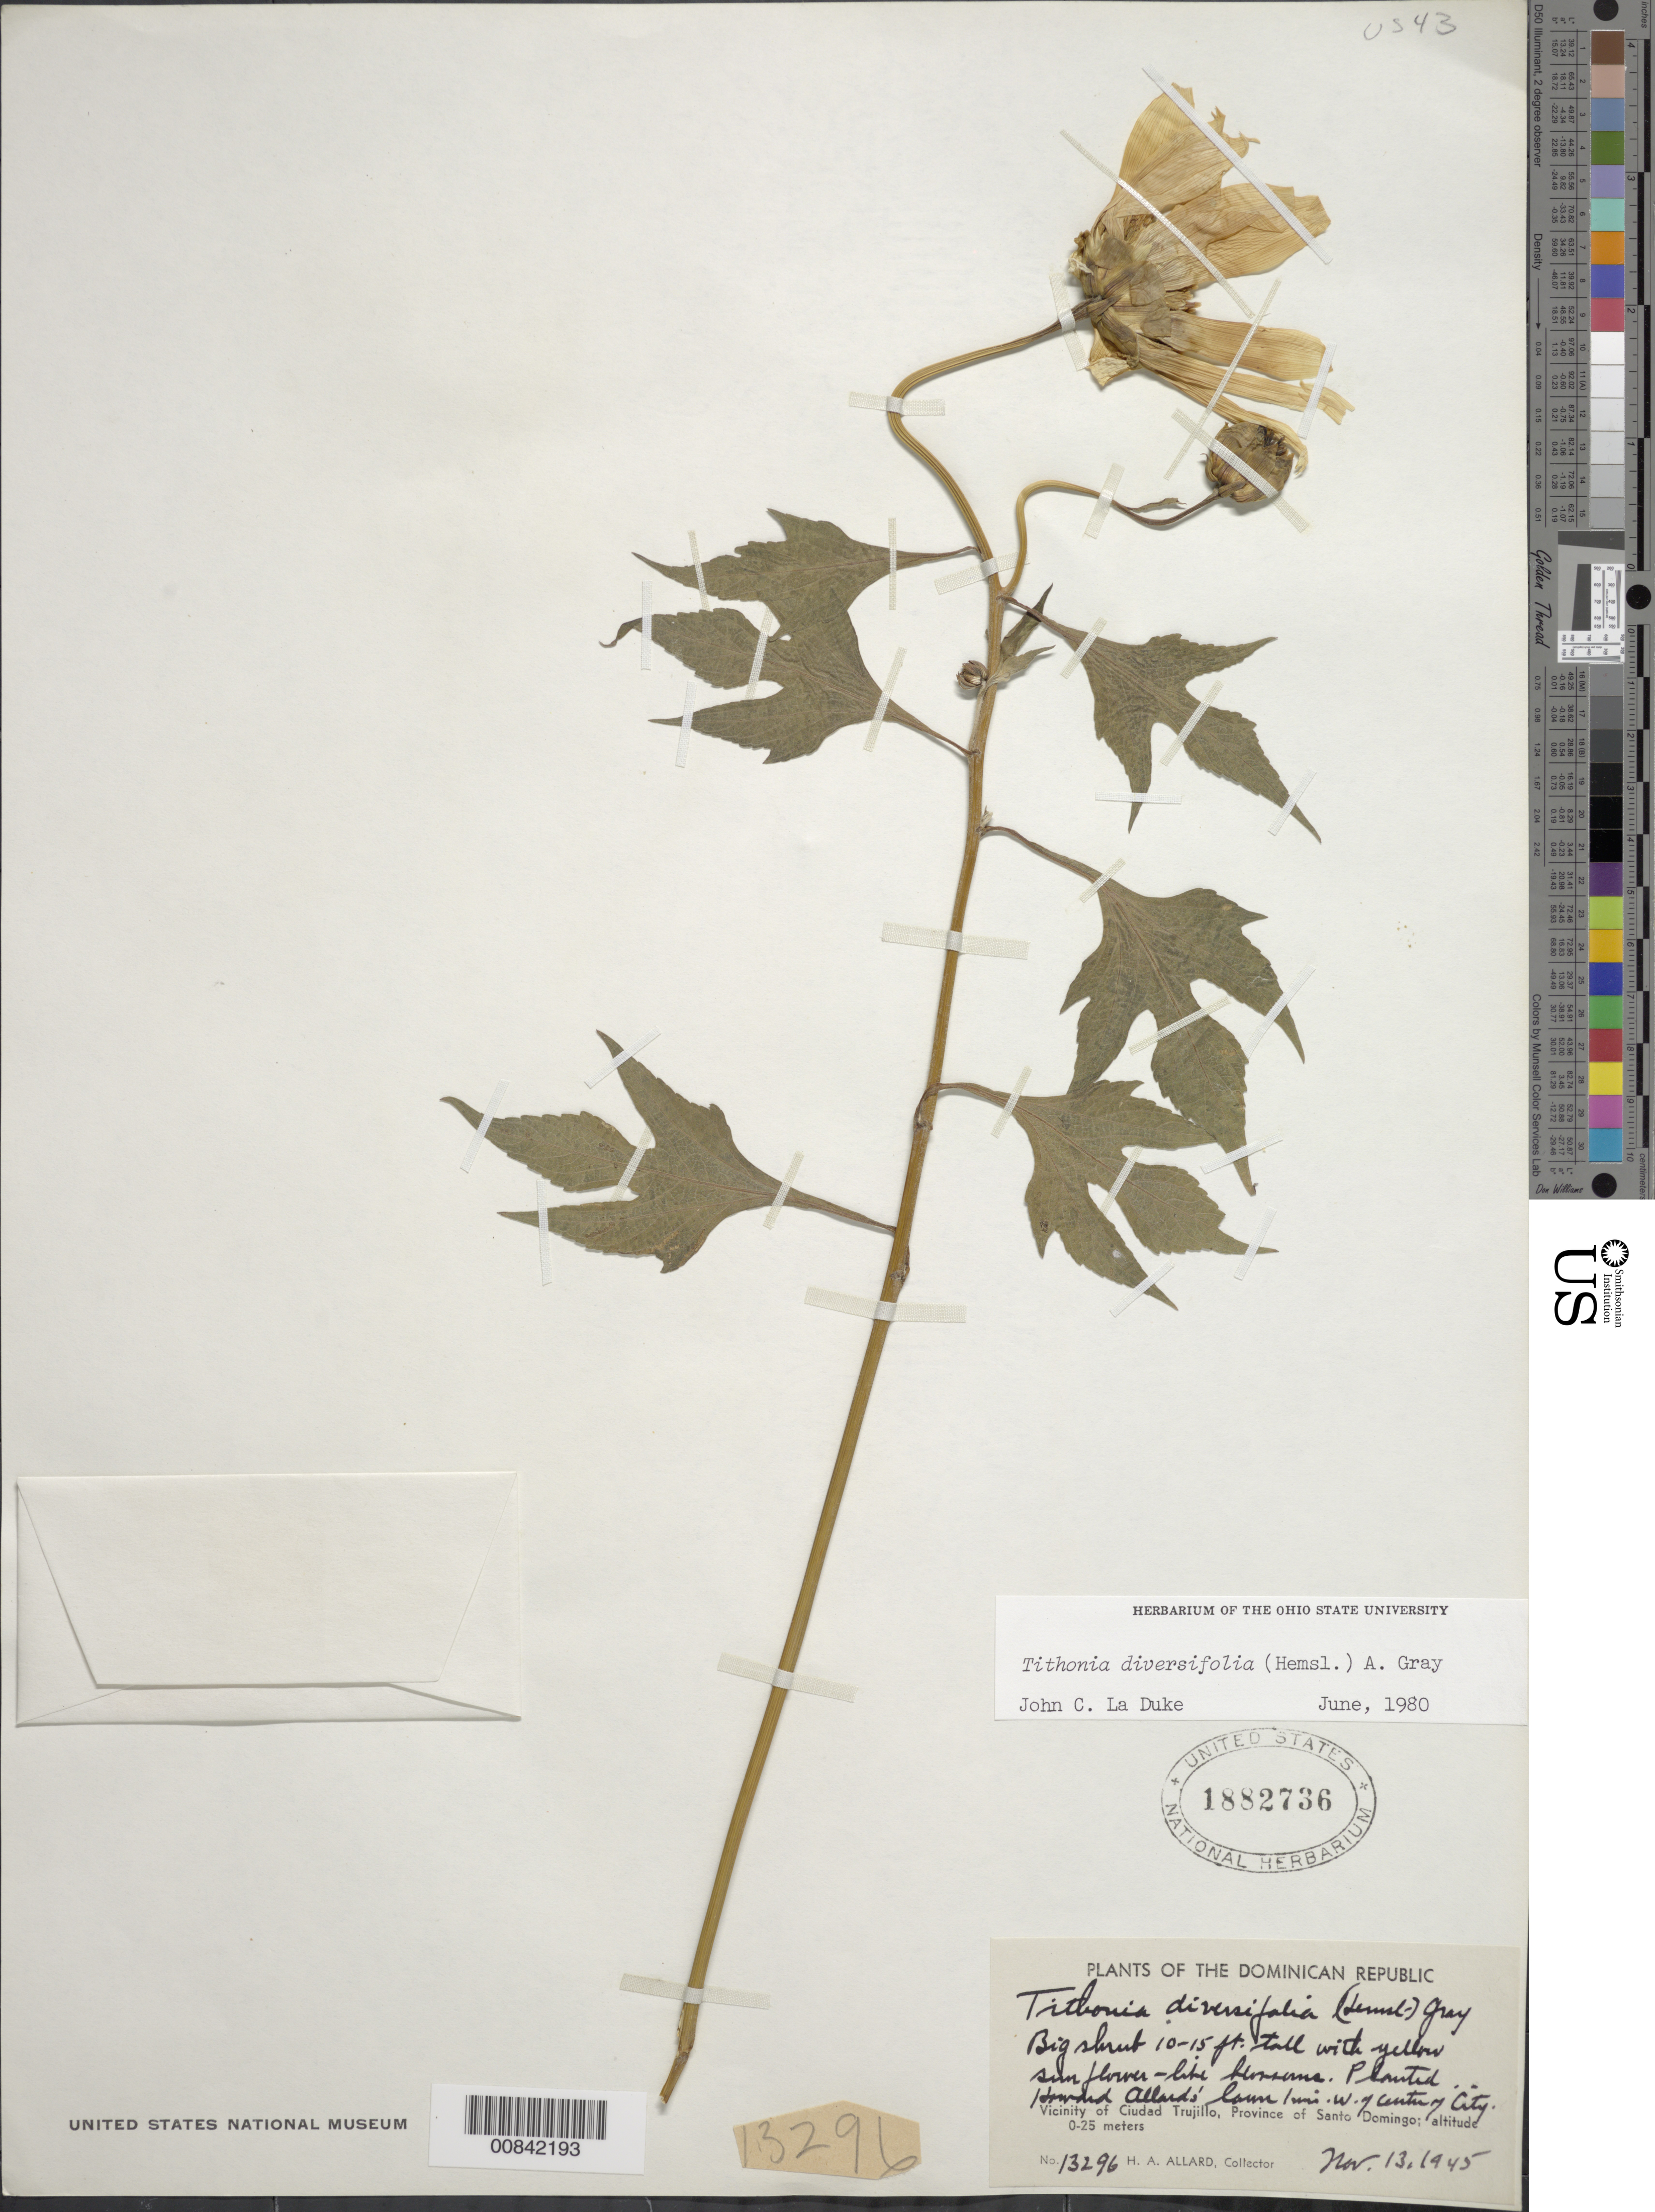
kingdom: Plantae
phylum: Tracheophyta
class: Magnoliopsida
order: Asterales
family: Asteraceae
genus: Tithonia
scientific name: Tithonia diversifolia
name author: (Hemsl.) A. Gray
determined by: La Duke, J. C.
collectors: H. A. Allard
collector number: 13296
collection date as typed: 13 Nov 1945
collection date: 1945-11-13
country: Dominican Republic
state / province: Distrito Nacional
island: Hispaniola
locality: Vicinity of Santo Domingo City, Howard Allard's lawn, 1 mi W of center of city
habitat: Lawn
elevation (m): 0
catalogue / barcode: US 1882736